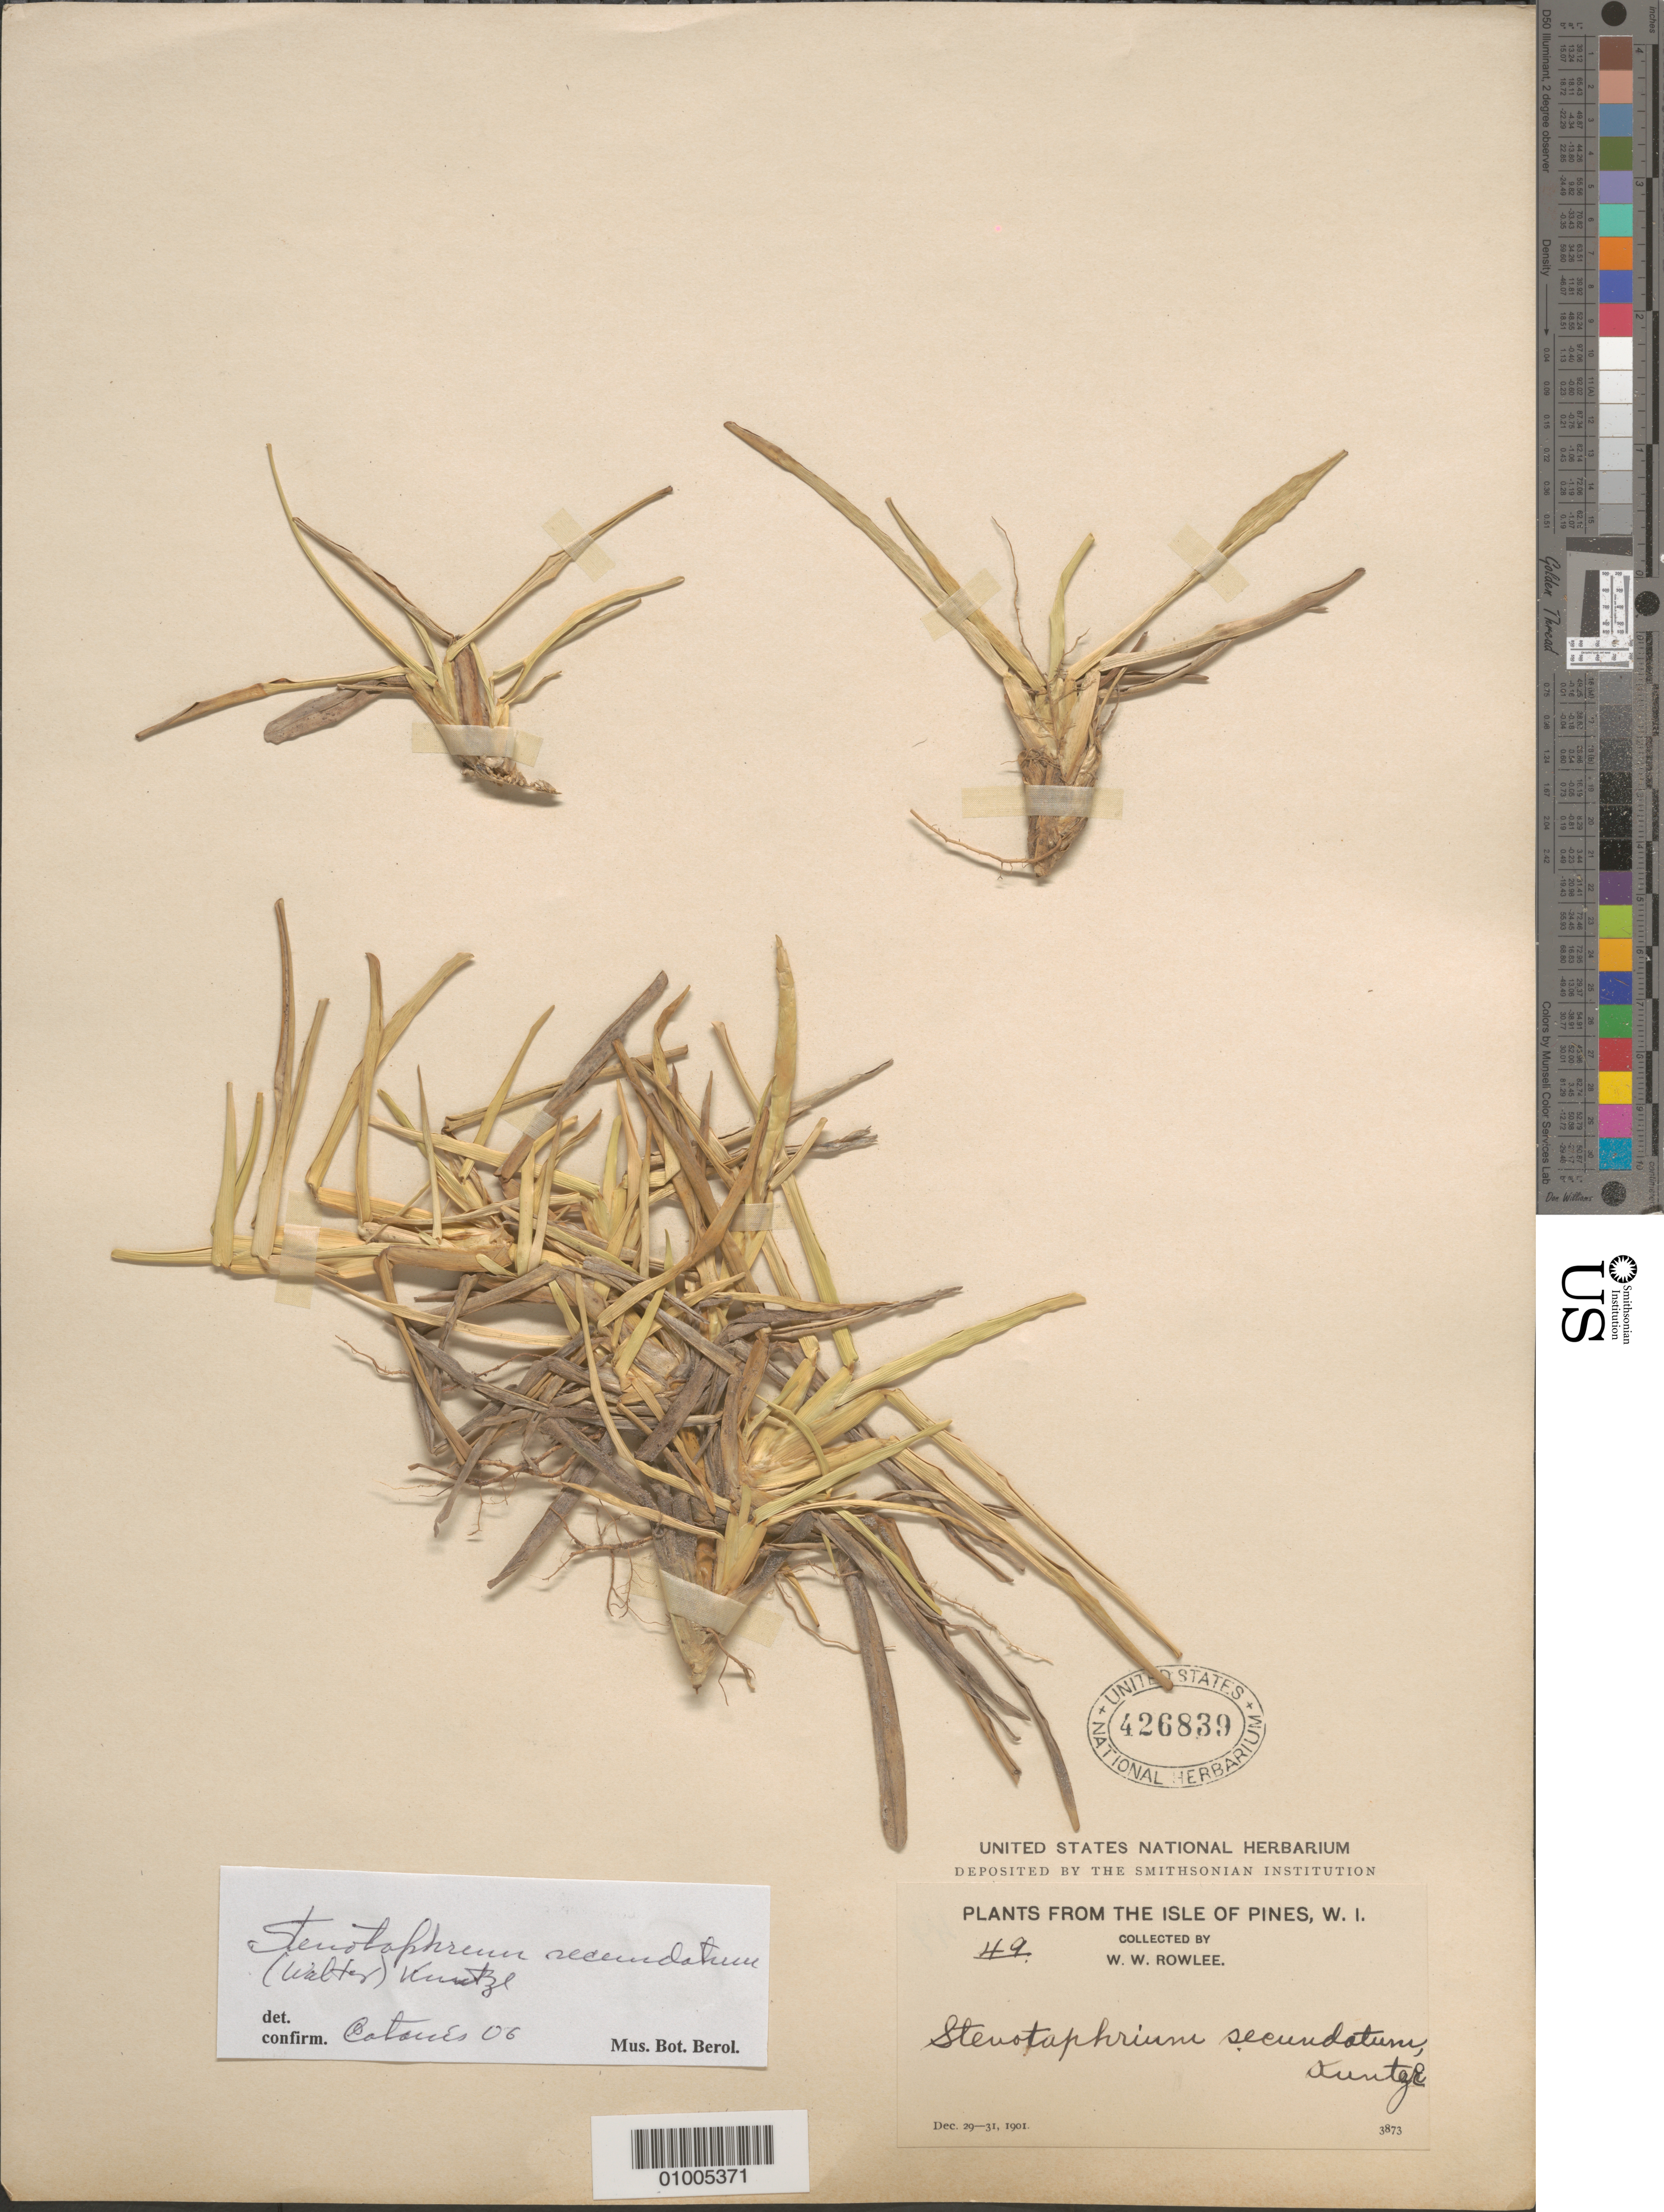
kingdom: Plantae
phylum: Tracheophyta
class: Liliopsida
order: Poales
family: Poaceae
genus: Stenotaphrum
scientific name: Stenotaphrum secundatum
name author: (Walter) Kuntze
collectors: W. W. Rowlee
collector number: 49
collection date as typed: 29 Dec 1901 to 31 Dec 1901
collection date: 1901-12-29/1901-12-31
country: Cuba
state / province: Isla de la Juventud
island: Isla de la Juventud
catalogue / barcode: US 426839